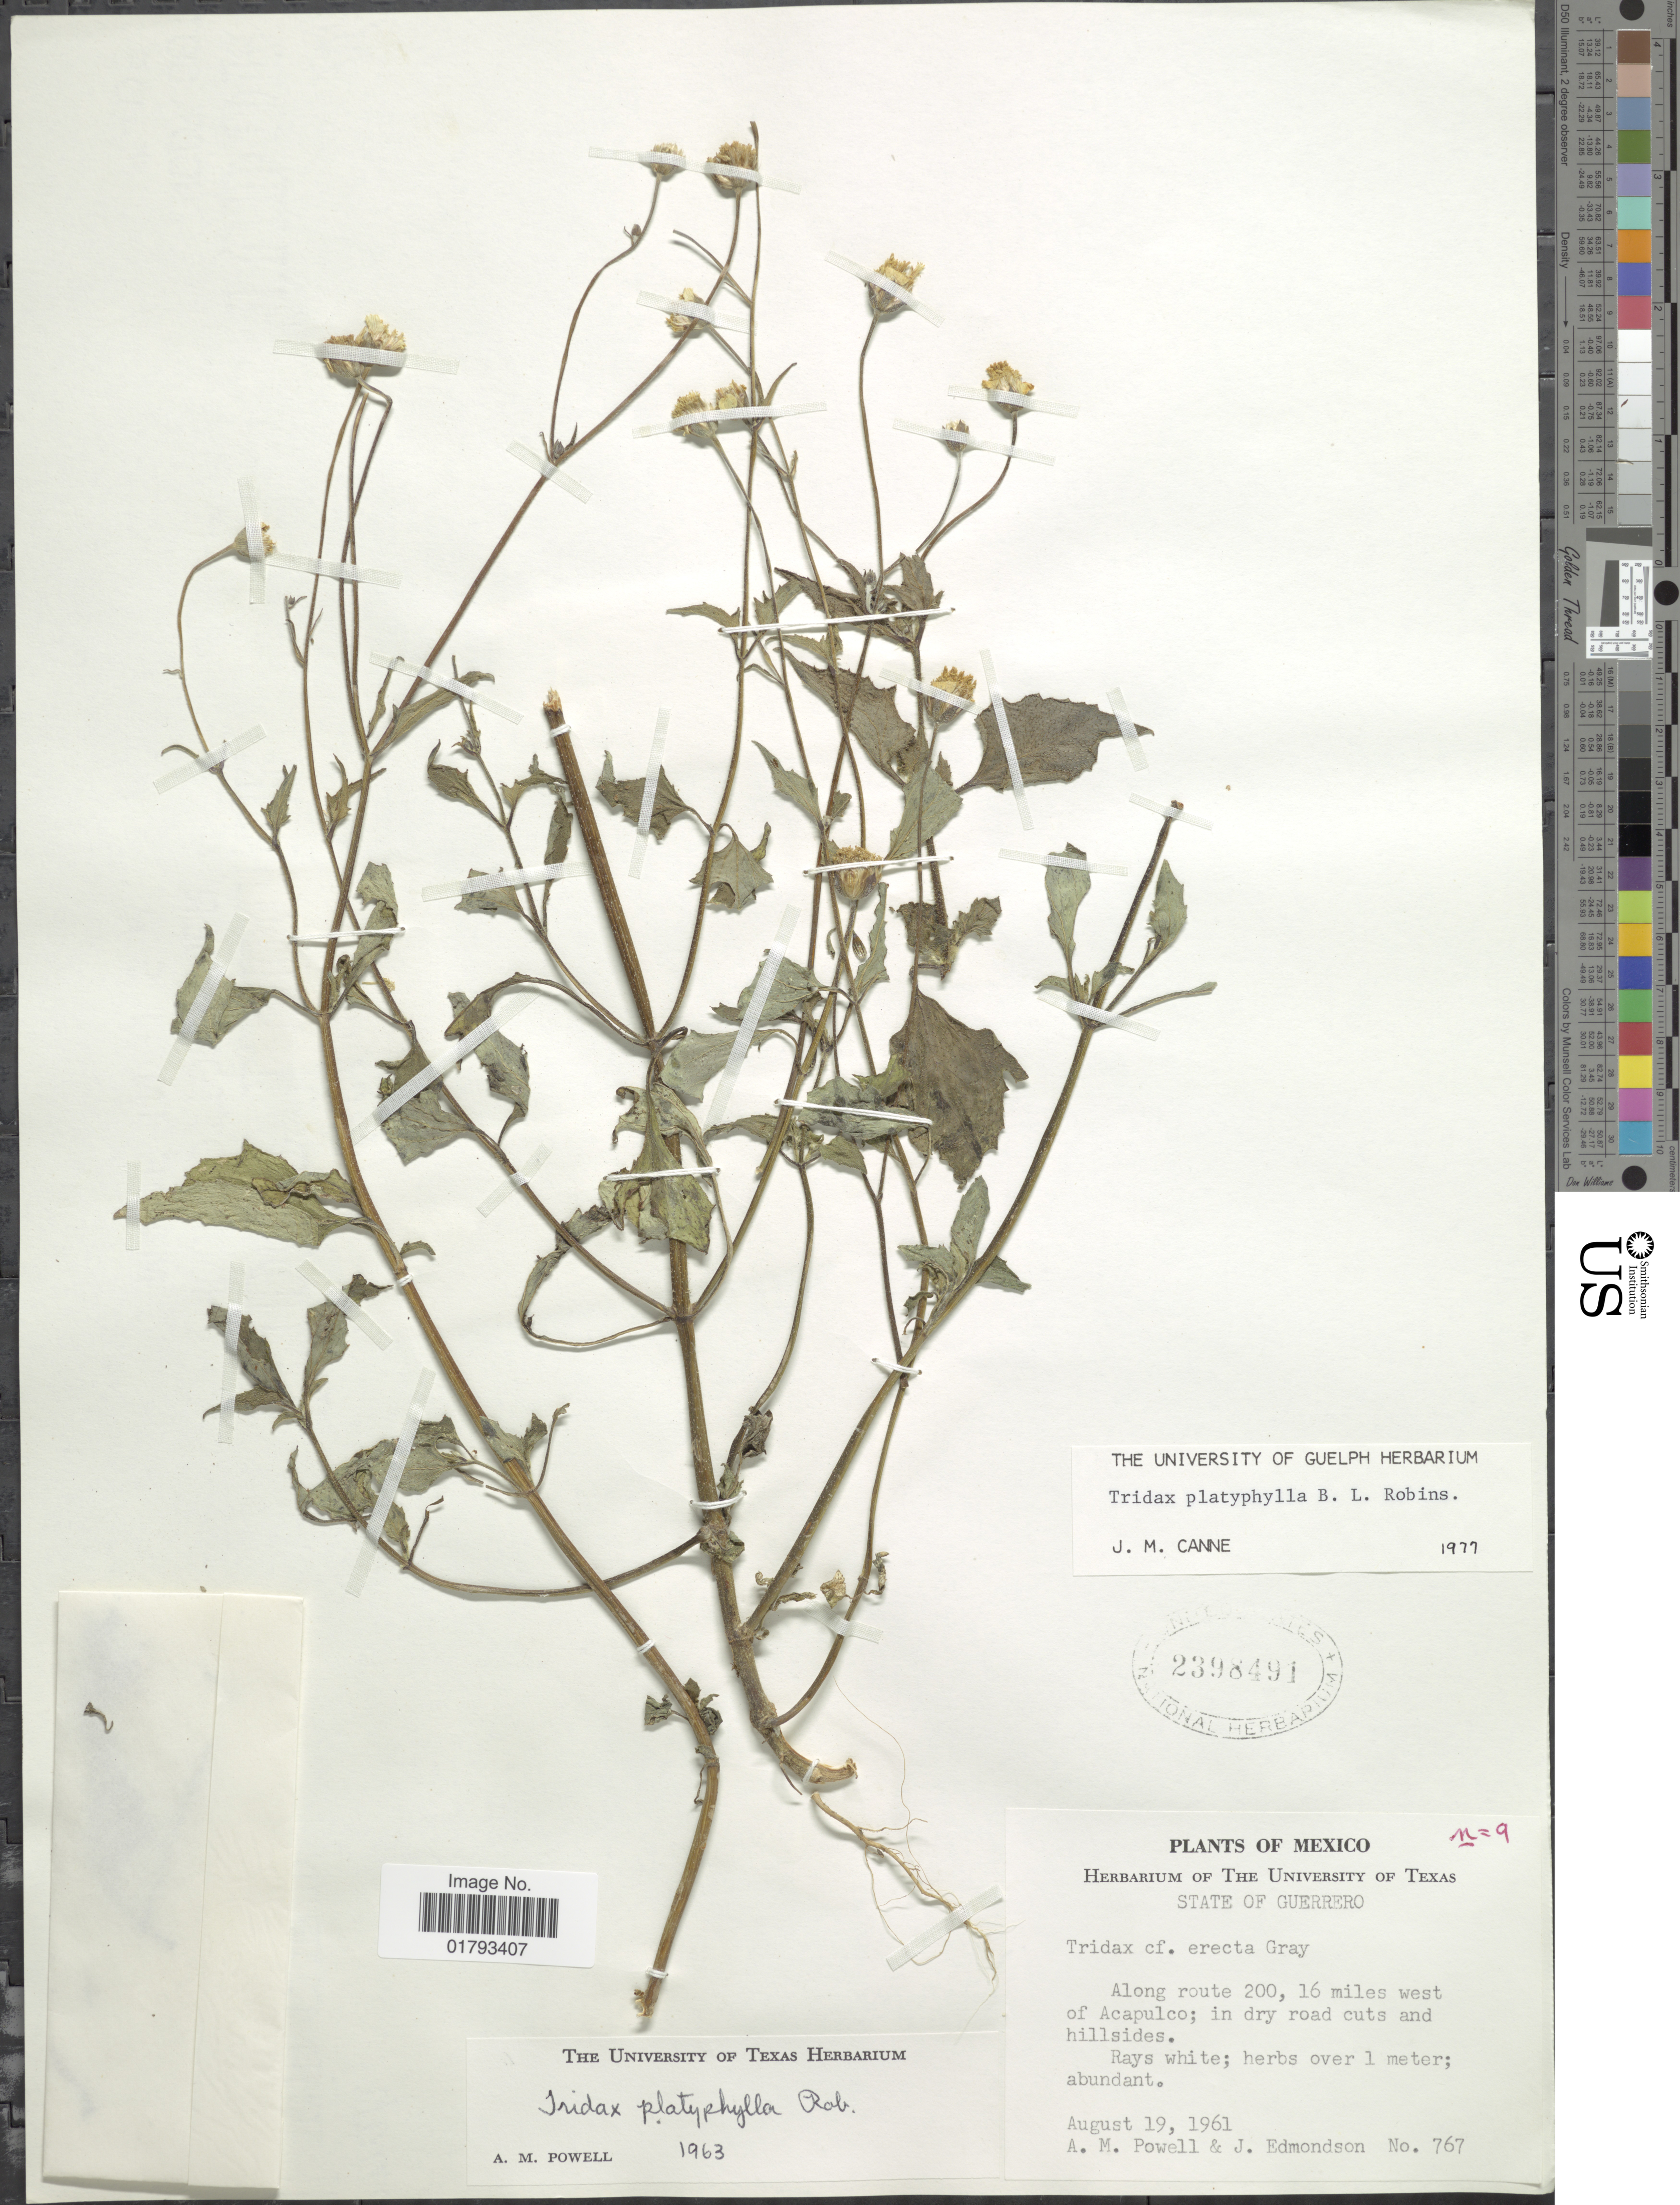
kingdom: Plantae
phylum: Tracheophyta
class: Magnoliopsida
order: Asterales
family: Asteraceae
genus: Tridax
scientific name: Tridax platyphylla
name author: B.L. Rob.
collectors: A. M. Powell & J. Edmondson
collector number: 767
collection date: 1961-08-19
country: Mexico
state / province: Guerrero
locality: State of Guerrero. Along route 200, 16 miles west of Acapulco.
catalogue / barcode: US 2398491